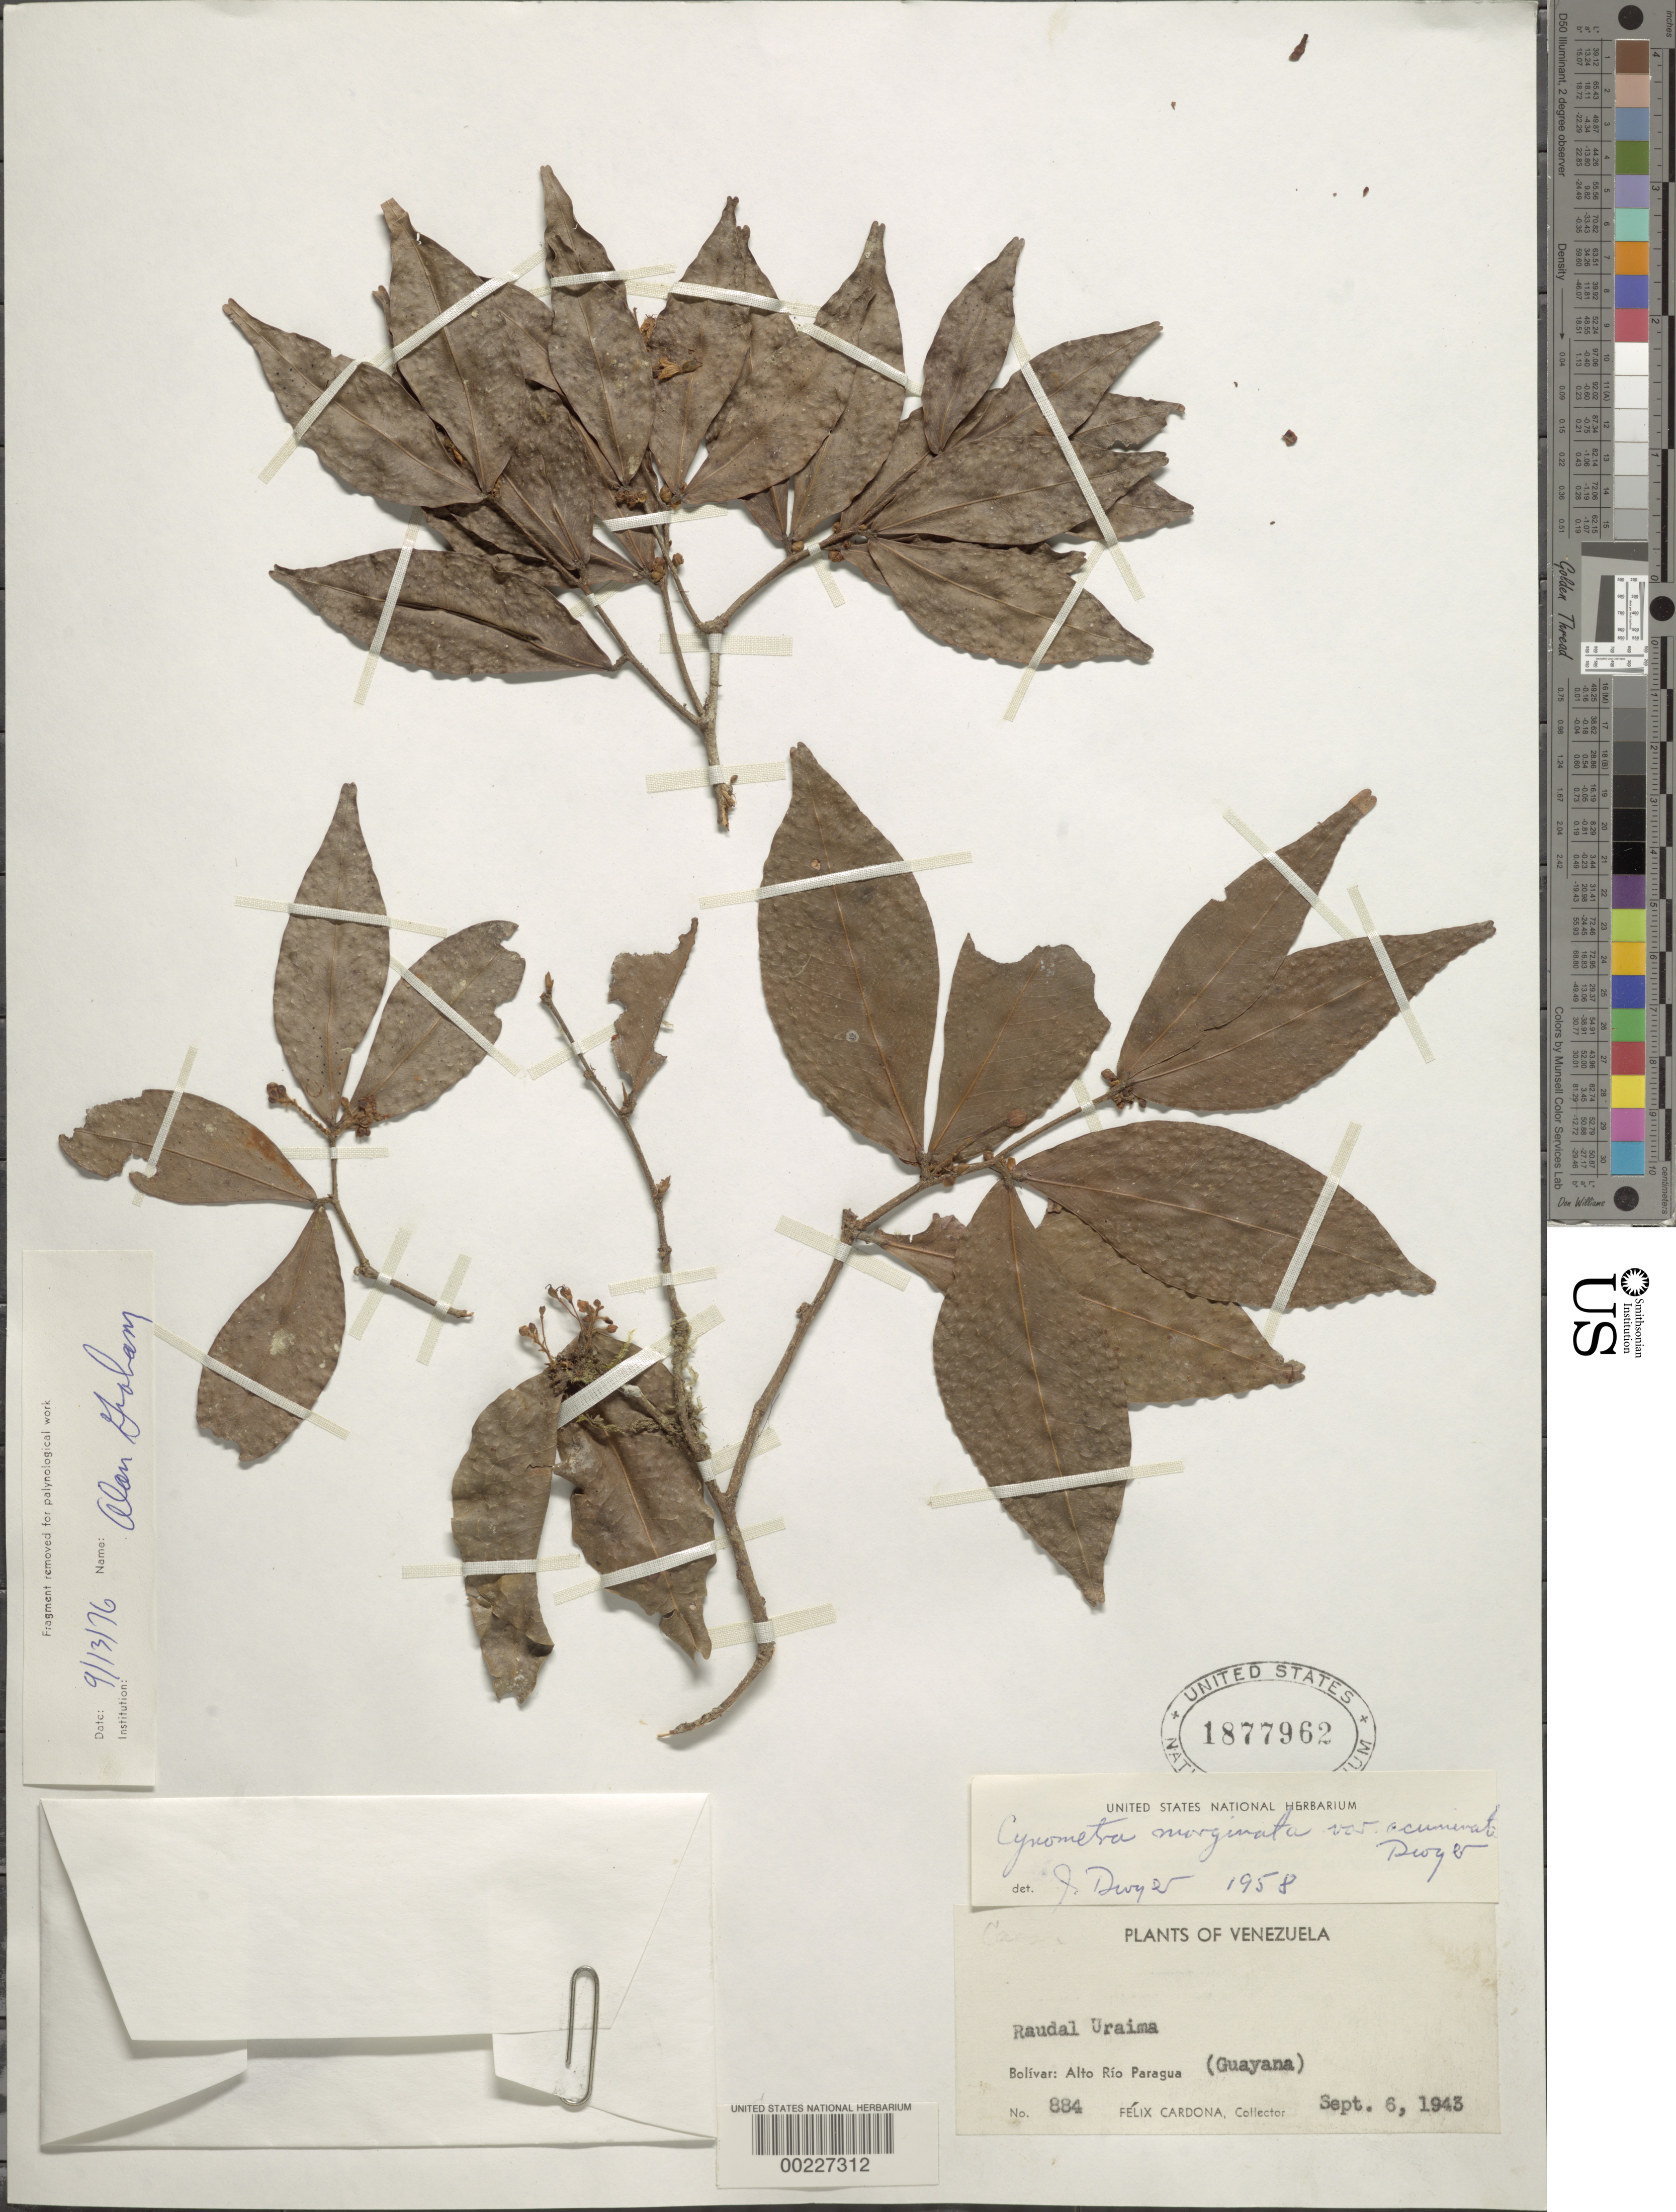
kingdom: Plantae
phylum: Tracheophyta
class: Magnoliopsida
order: Fabales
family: Fabaceae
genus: Cynometra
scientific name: Cynometra marginata var. acuminata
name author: Dwyer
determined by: Dwyer, J. D., (MO), Missouri Botanical Garden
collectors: F. Cardona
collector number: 884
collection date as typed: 06 Sep 1943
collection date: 1943-09-06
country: Venezuela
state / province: Bolivar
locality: Alto Rio Paragua (Guayana)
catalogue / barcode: US 1877962